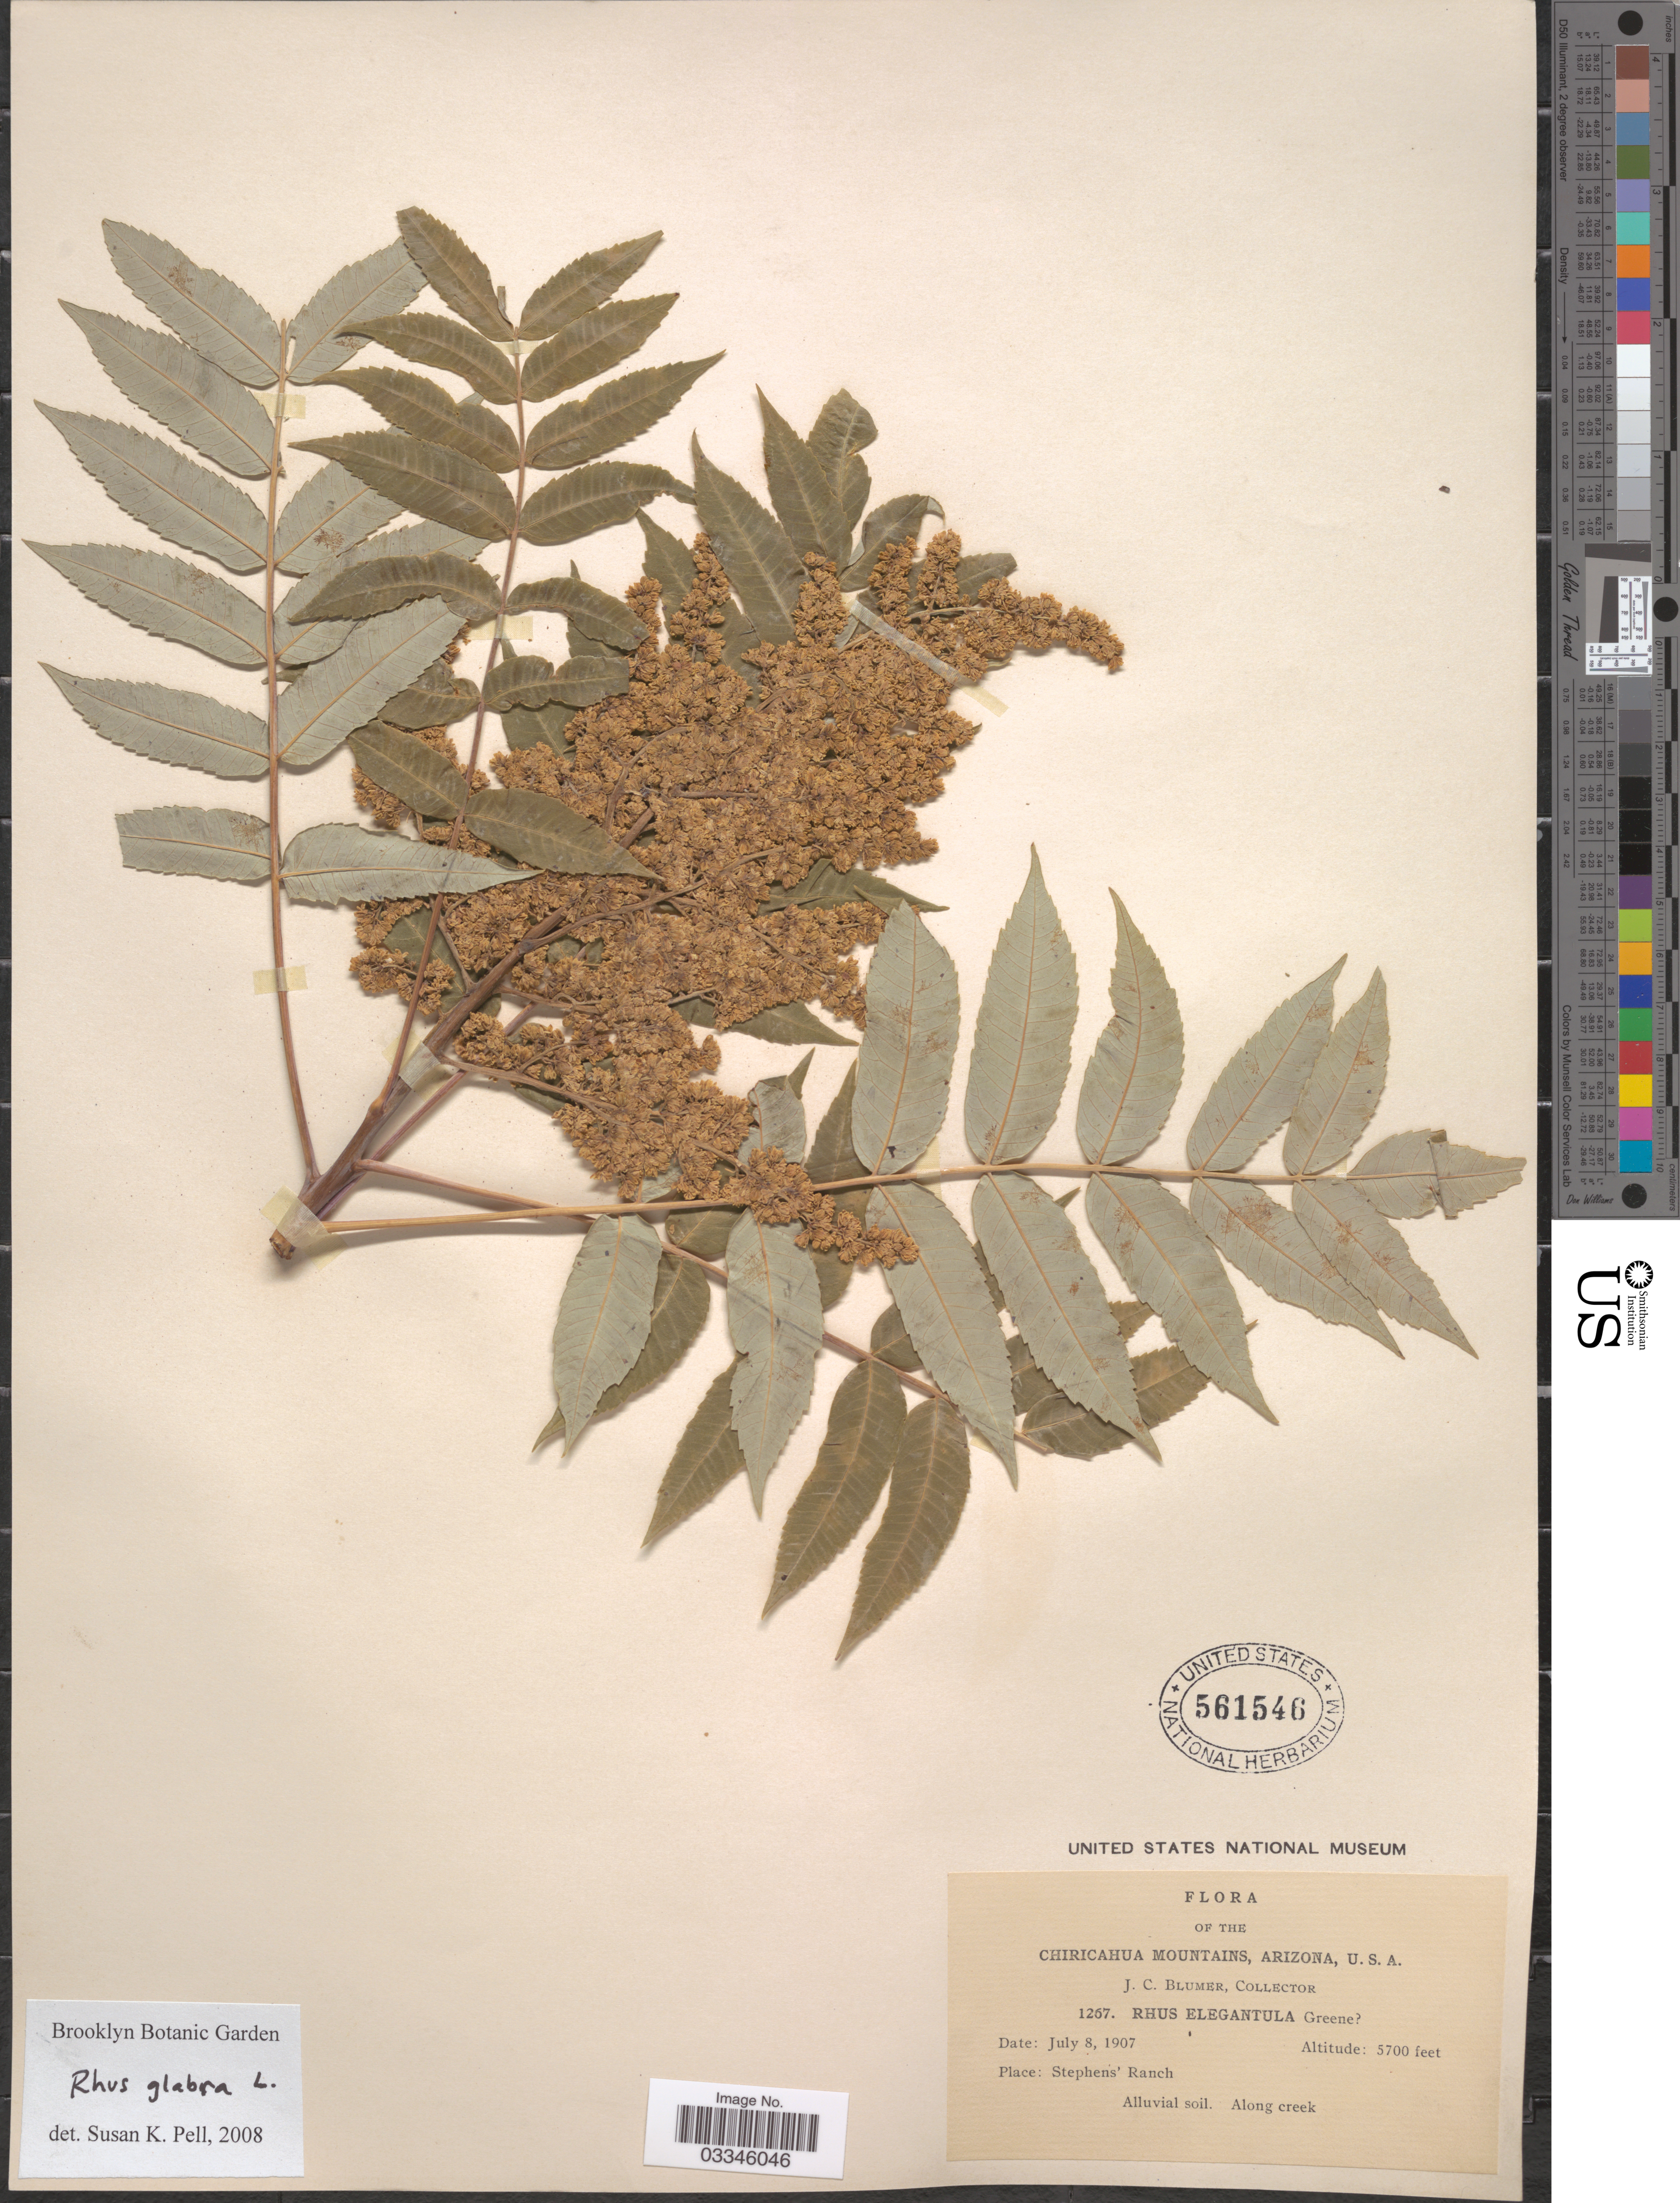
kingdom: Plantae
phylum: Tracheophyta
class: Magnoliopsida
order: Sapindales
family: Anacardiaceae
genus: Rhus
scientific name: Rhus glabra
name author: L.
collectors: J. C. Blumer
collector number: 1267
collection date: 1907-07-08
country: United States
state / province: Arizona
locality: The Chiricahua Mountains. Stephen's Ranch.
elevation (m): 1737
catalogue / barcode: US 561546